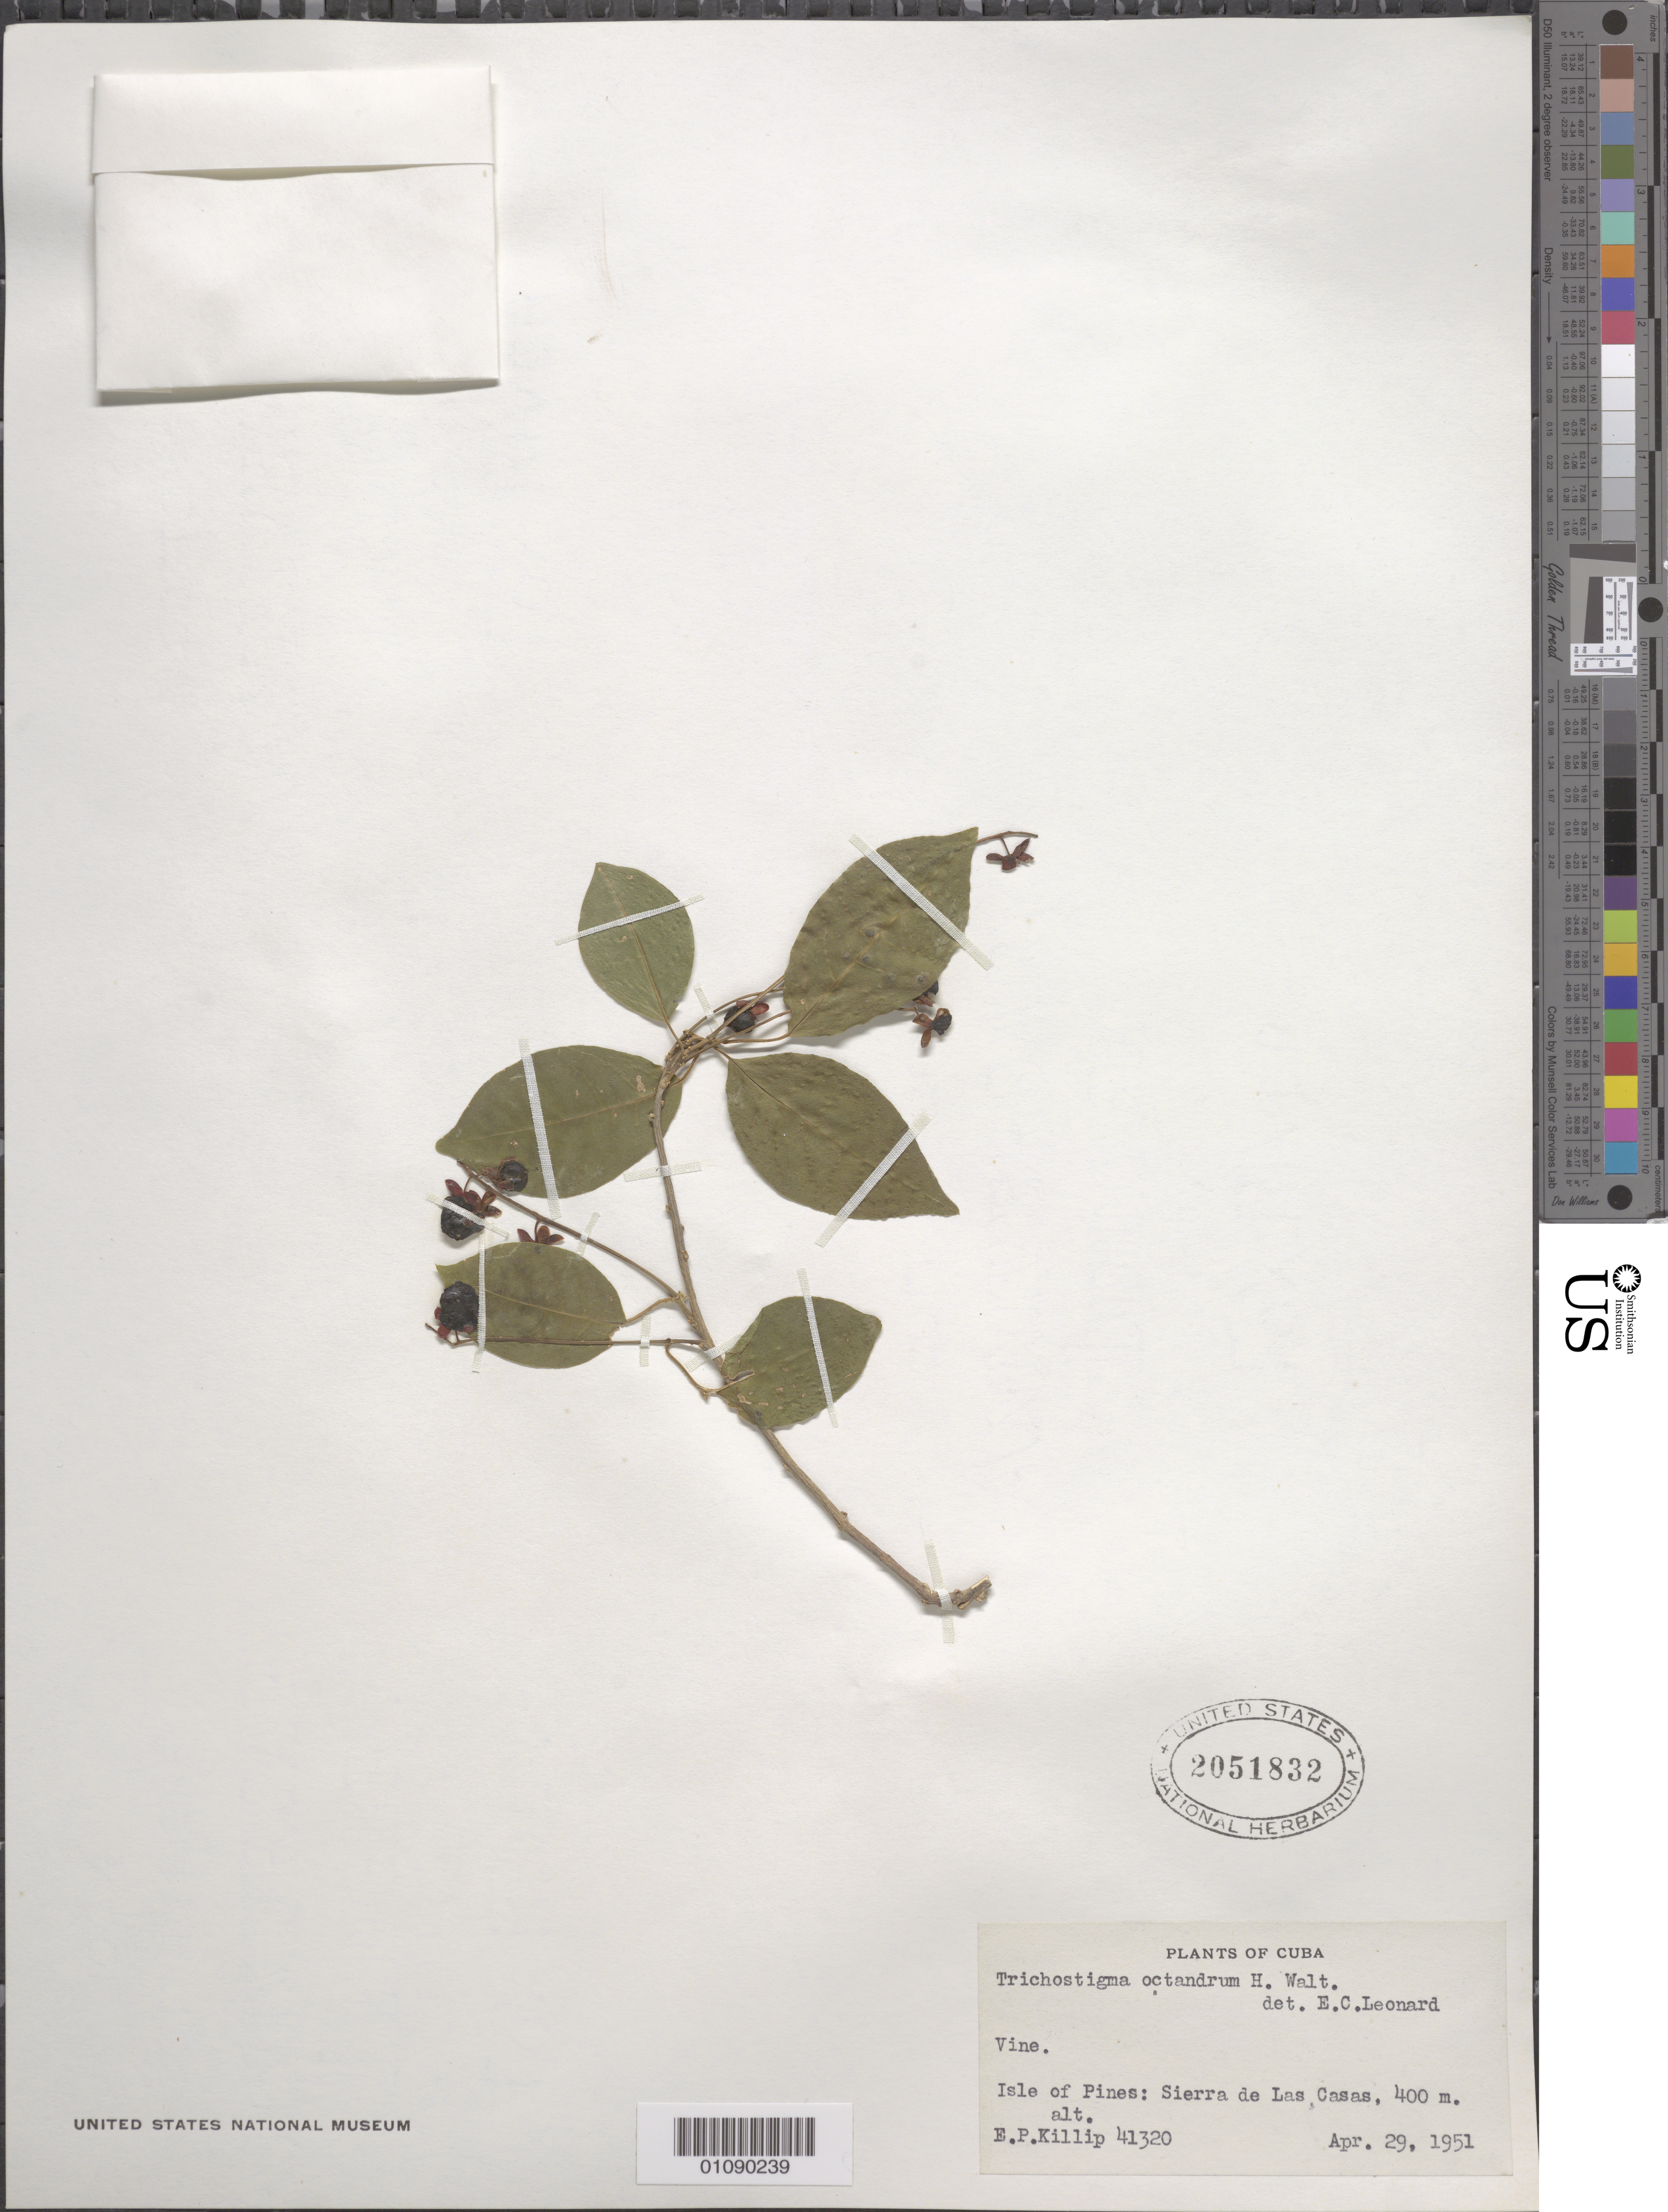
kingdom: Plantae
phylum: Tracheophyta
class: Magnoliopsida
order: Caryophyllales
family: Phytolaccaceae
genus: Trichostigma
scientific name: Trichostigma octandrum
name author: (L.) H. Walter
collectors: E. P. Killip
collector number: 41320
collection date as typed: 29 Apr 1951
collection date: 1951-04-29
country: Cuba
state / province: Isla de La Juventud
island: Isla de la Juventud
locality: Isle of Pines: Sierra de Las Casas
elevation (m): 400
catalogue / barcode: US 2051832